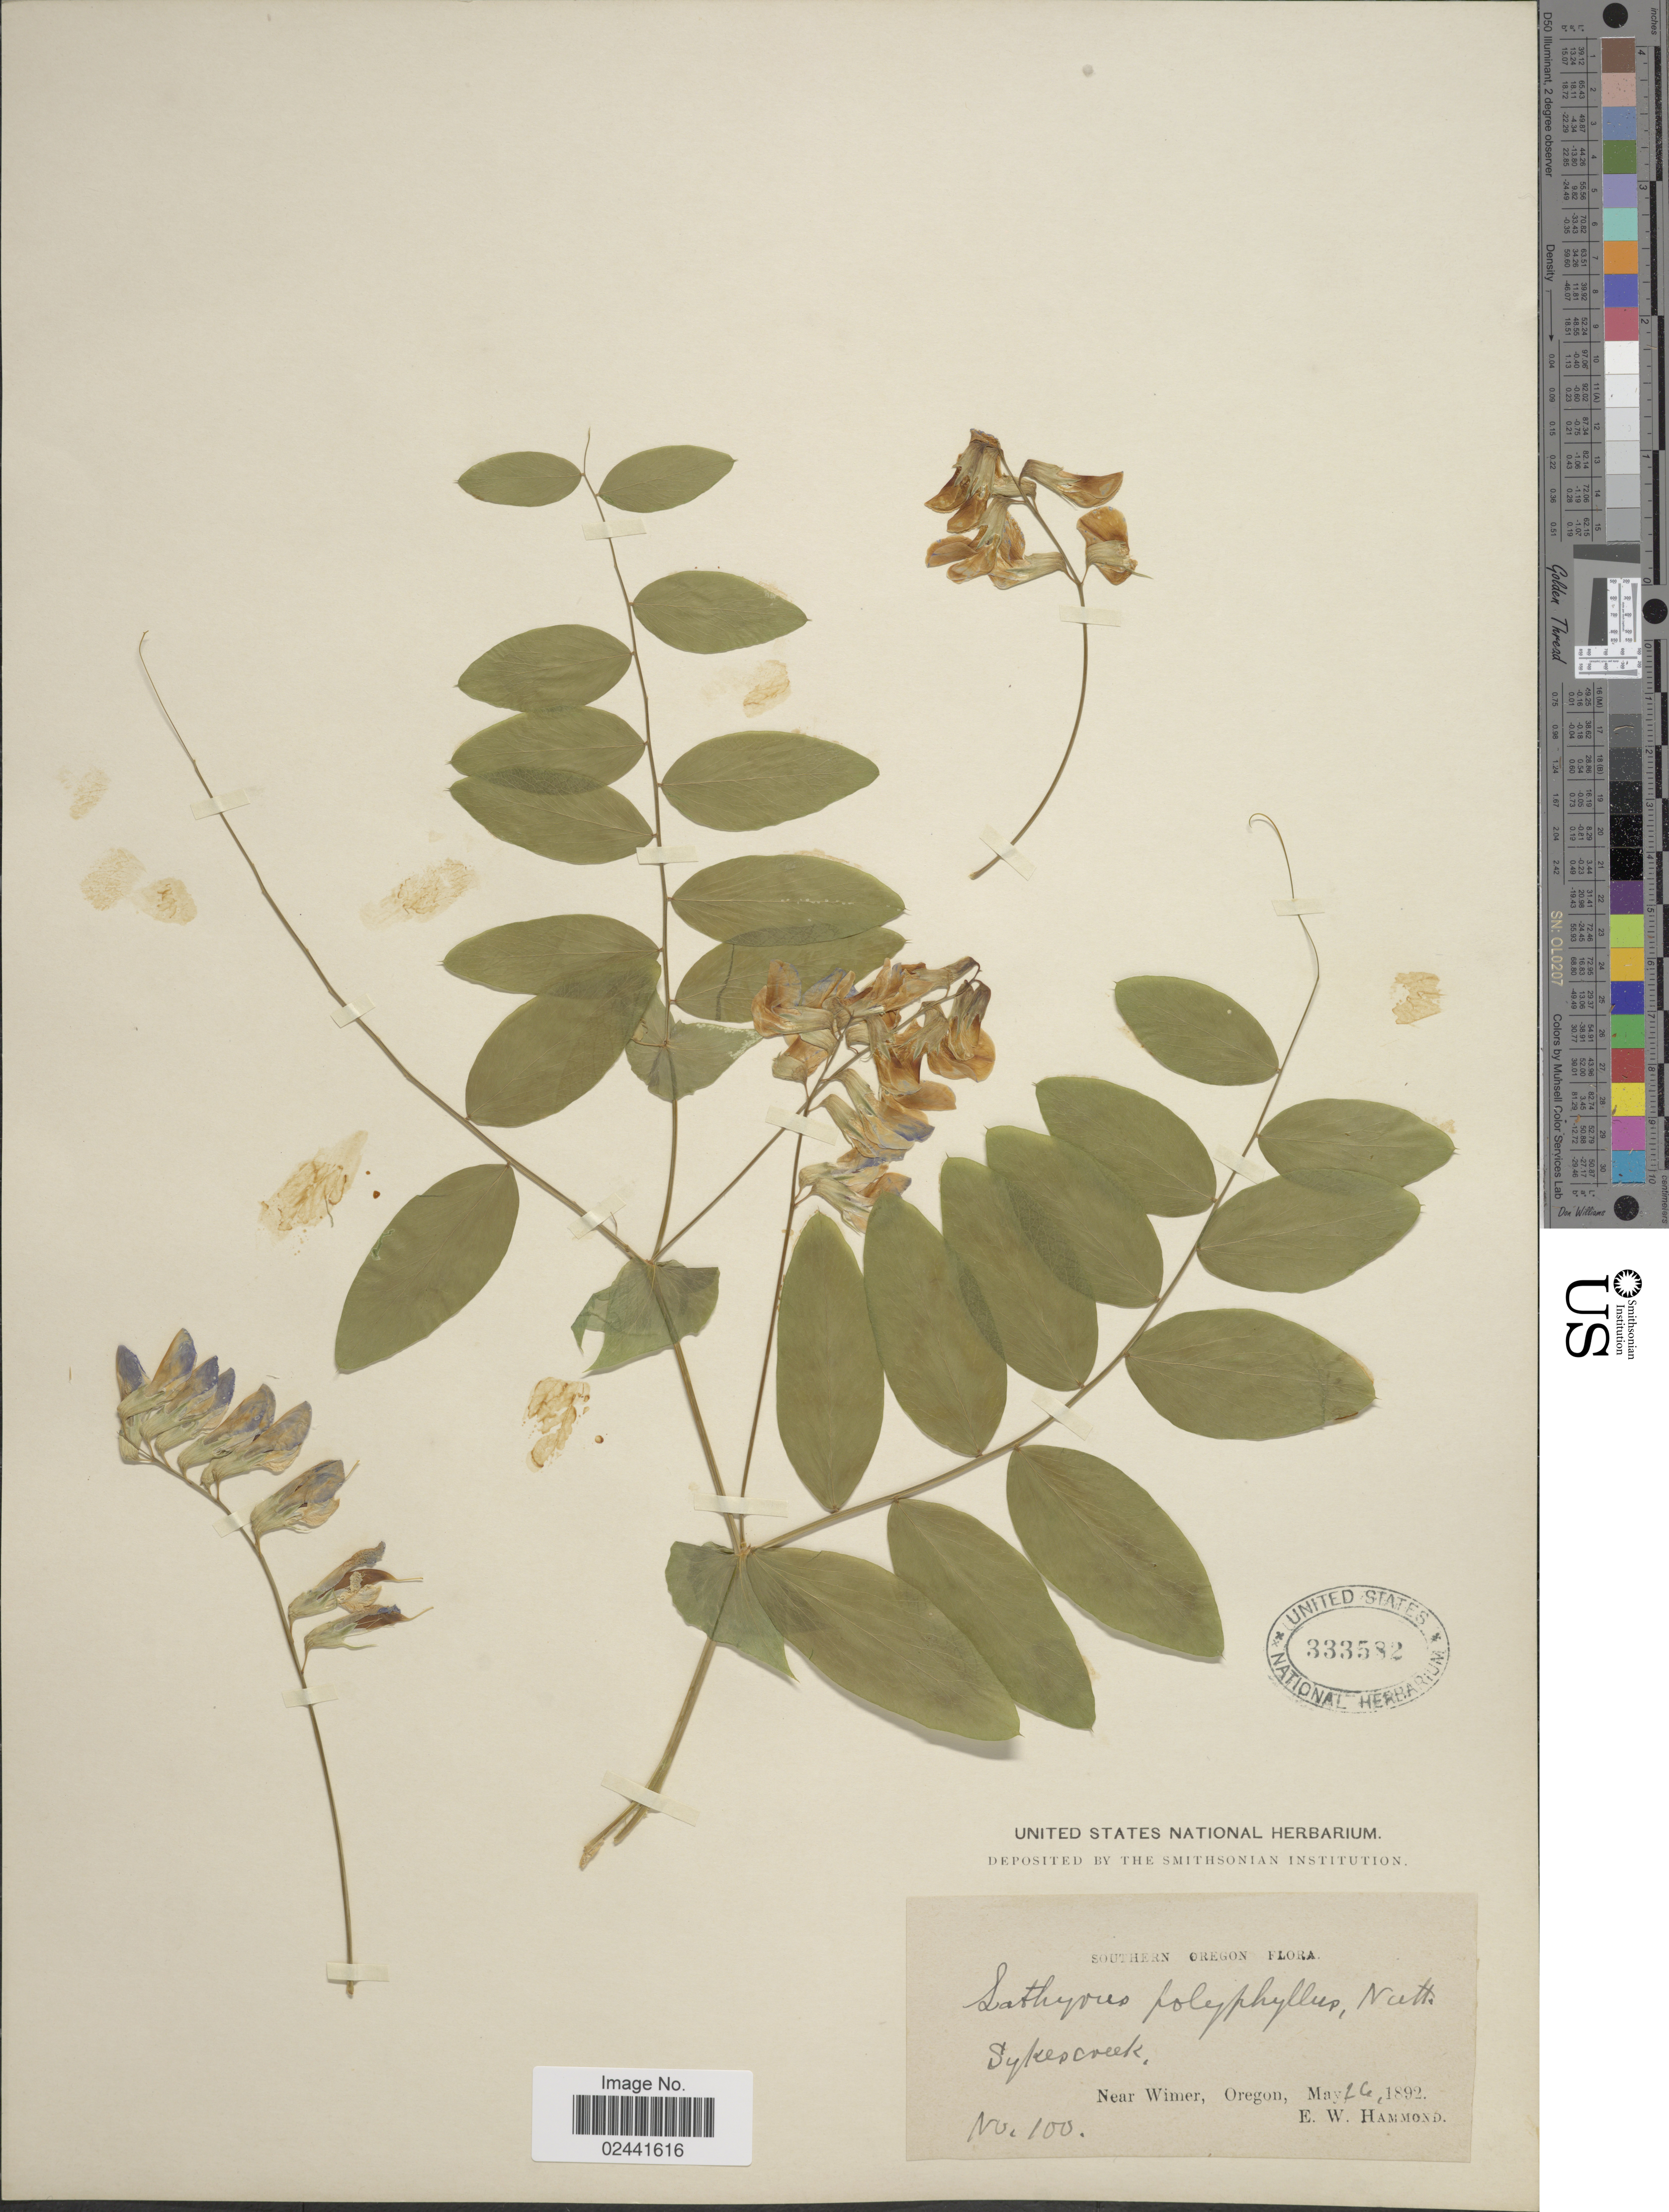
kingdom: Plantae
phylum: Tracheophyta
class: Magnoliopsida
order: Fabales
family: Fabaceae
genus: Lathyrus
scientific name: Lathyrus polyphyllus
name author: Nutt.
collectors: E. Hammond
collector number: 100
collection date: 1892-05-26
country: United States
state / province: Oregon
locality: Southern Oregon, Sykes creek, Near Wimer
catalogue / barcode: US 333582